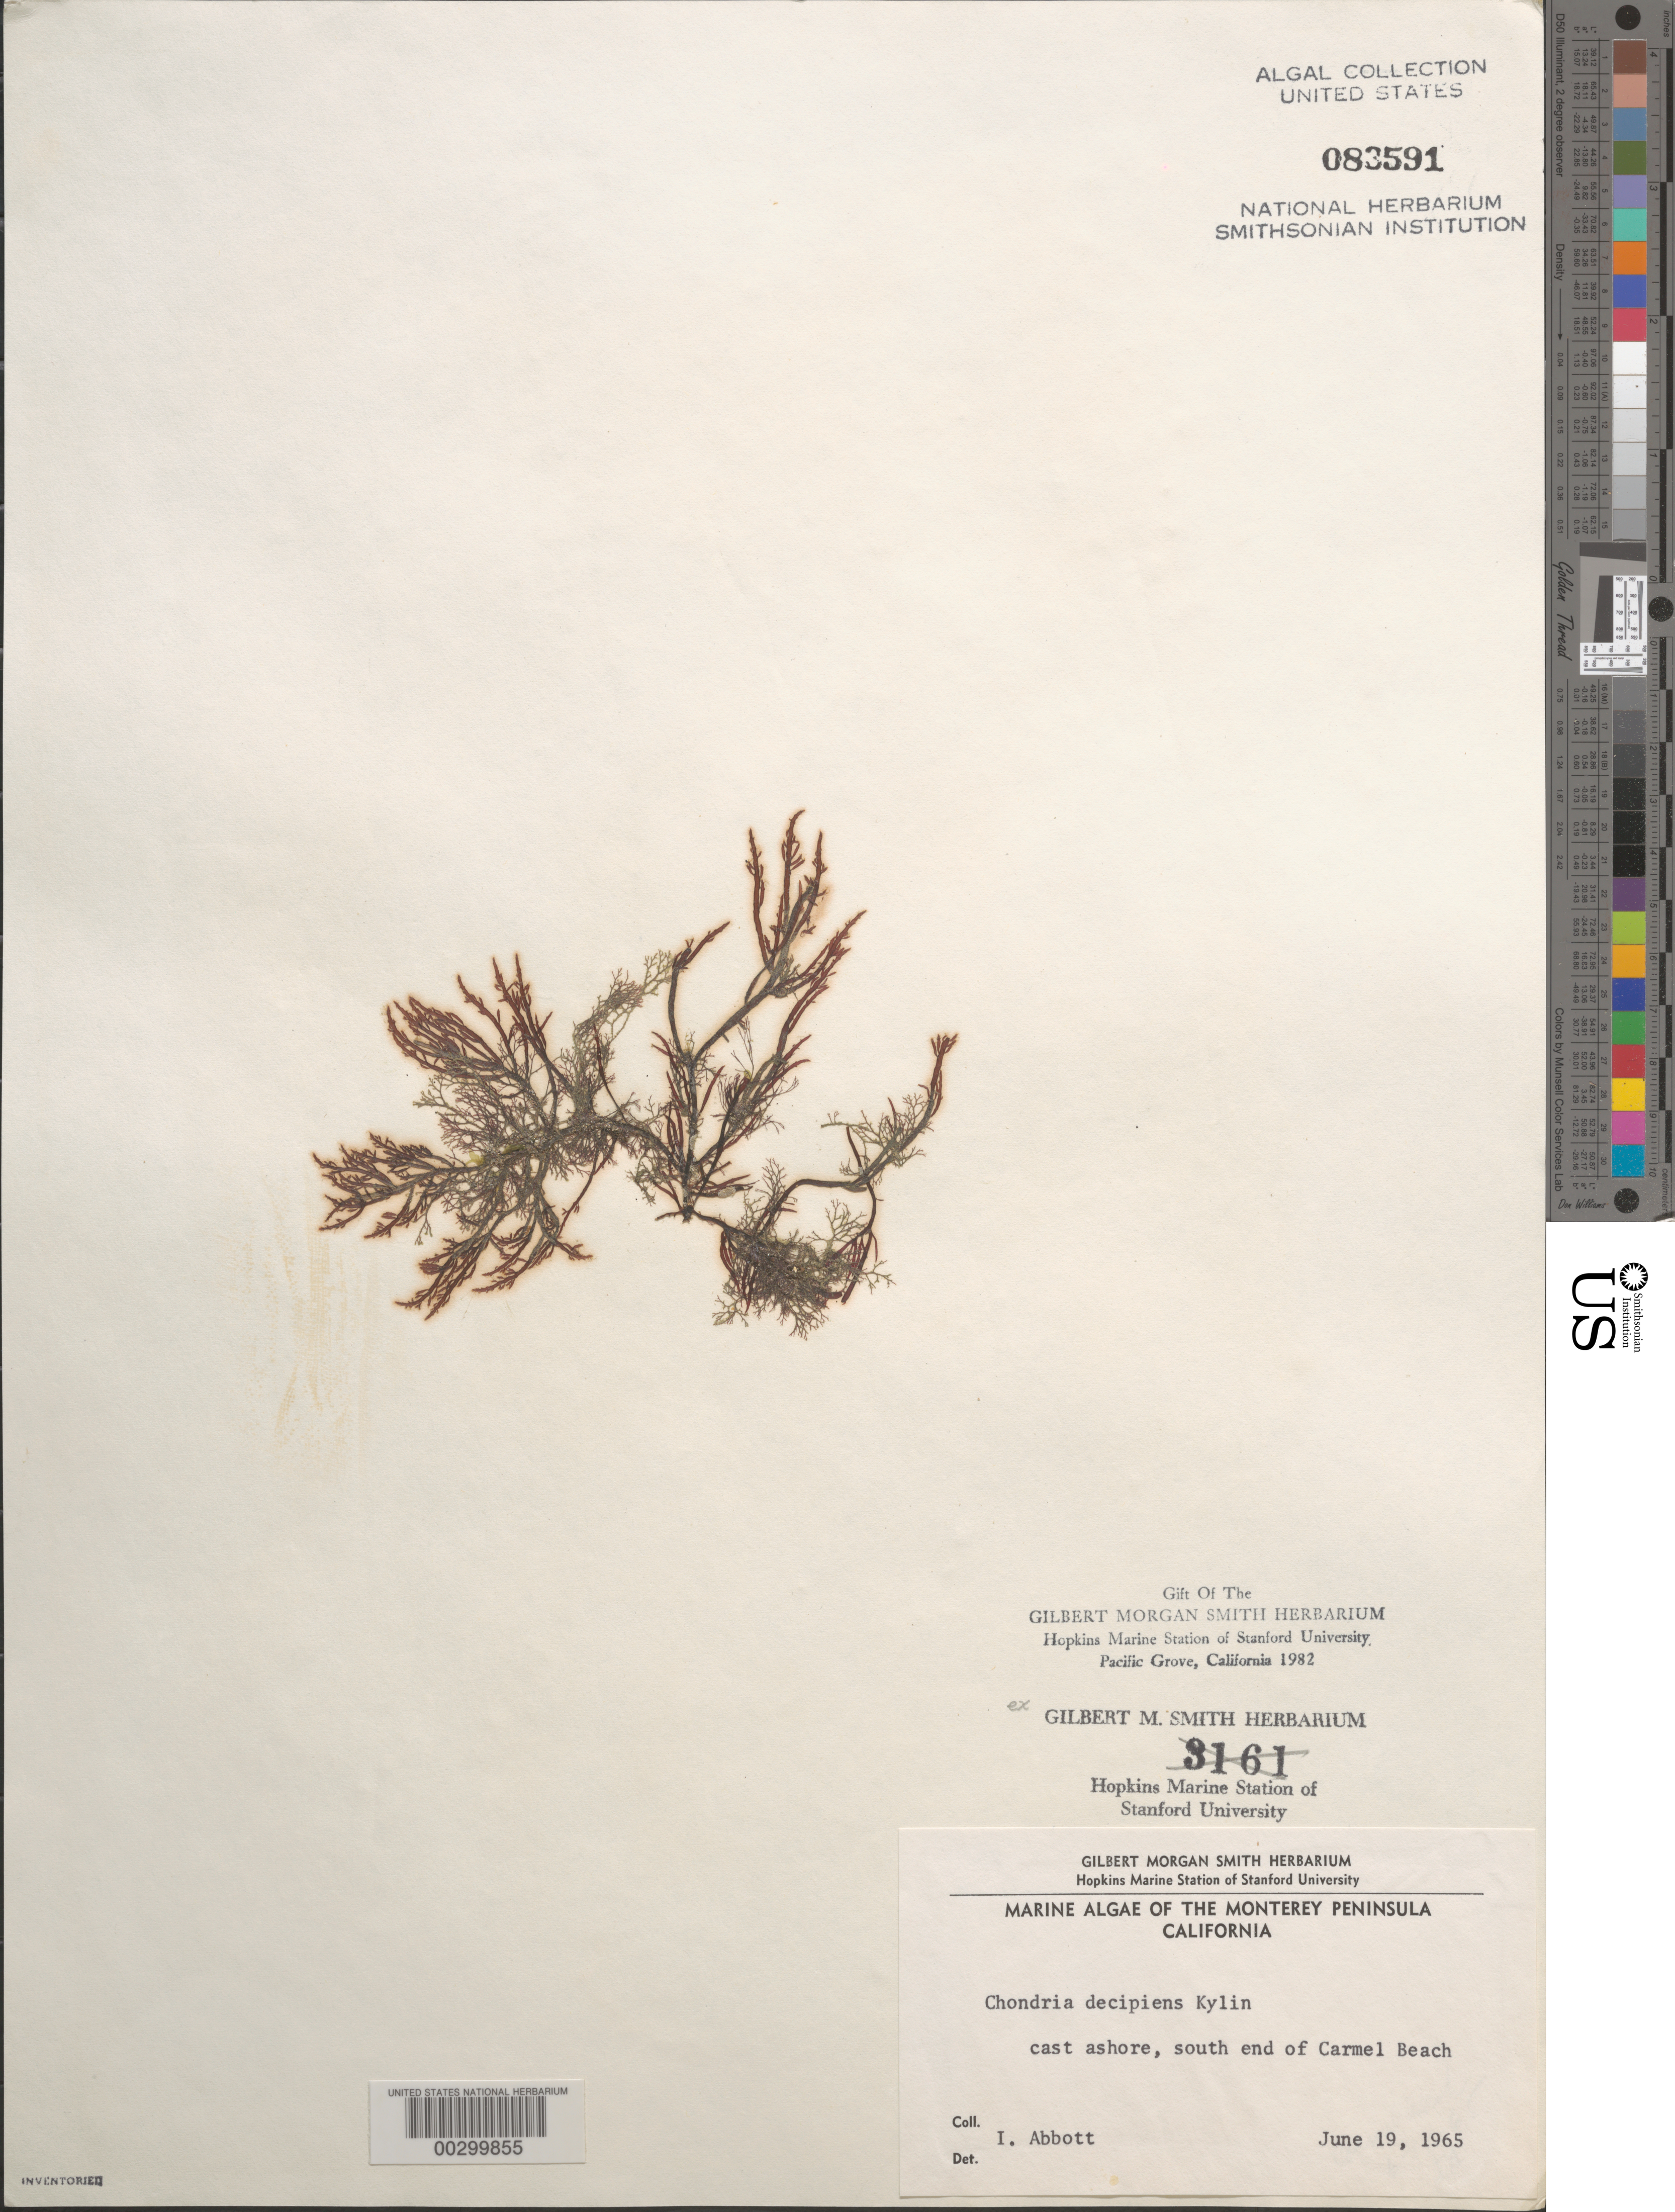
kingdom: Plantae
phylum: Rhodophyta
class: Florideophyceae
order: Ceramiales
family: Rhodomelaceae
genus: Chondria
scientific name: Chondria decipiens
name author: Kylin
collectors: I. A. Abbott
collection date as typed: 19 Jun 1965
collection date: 1965-06-19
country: United States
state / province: California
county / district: Monterey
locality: Carmel Beach, south end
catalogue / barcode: US 83591